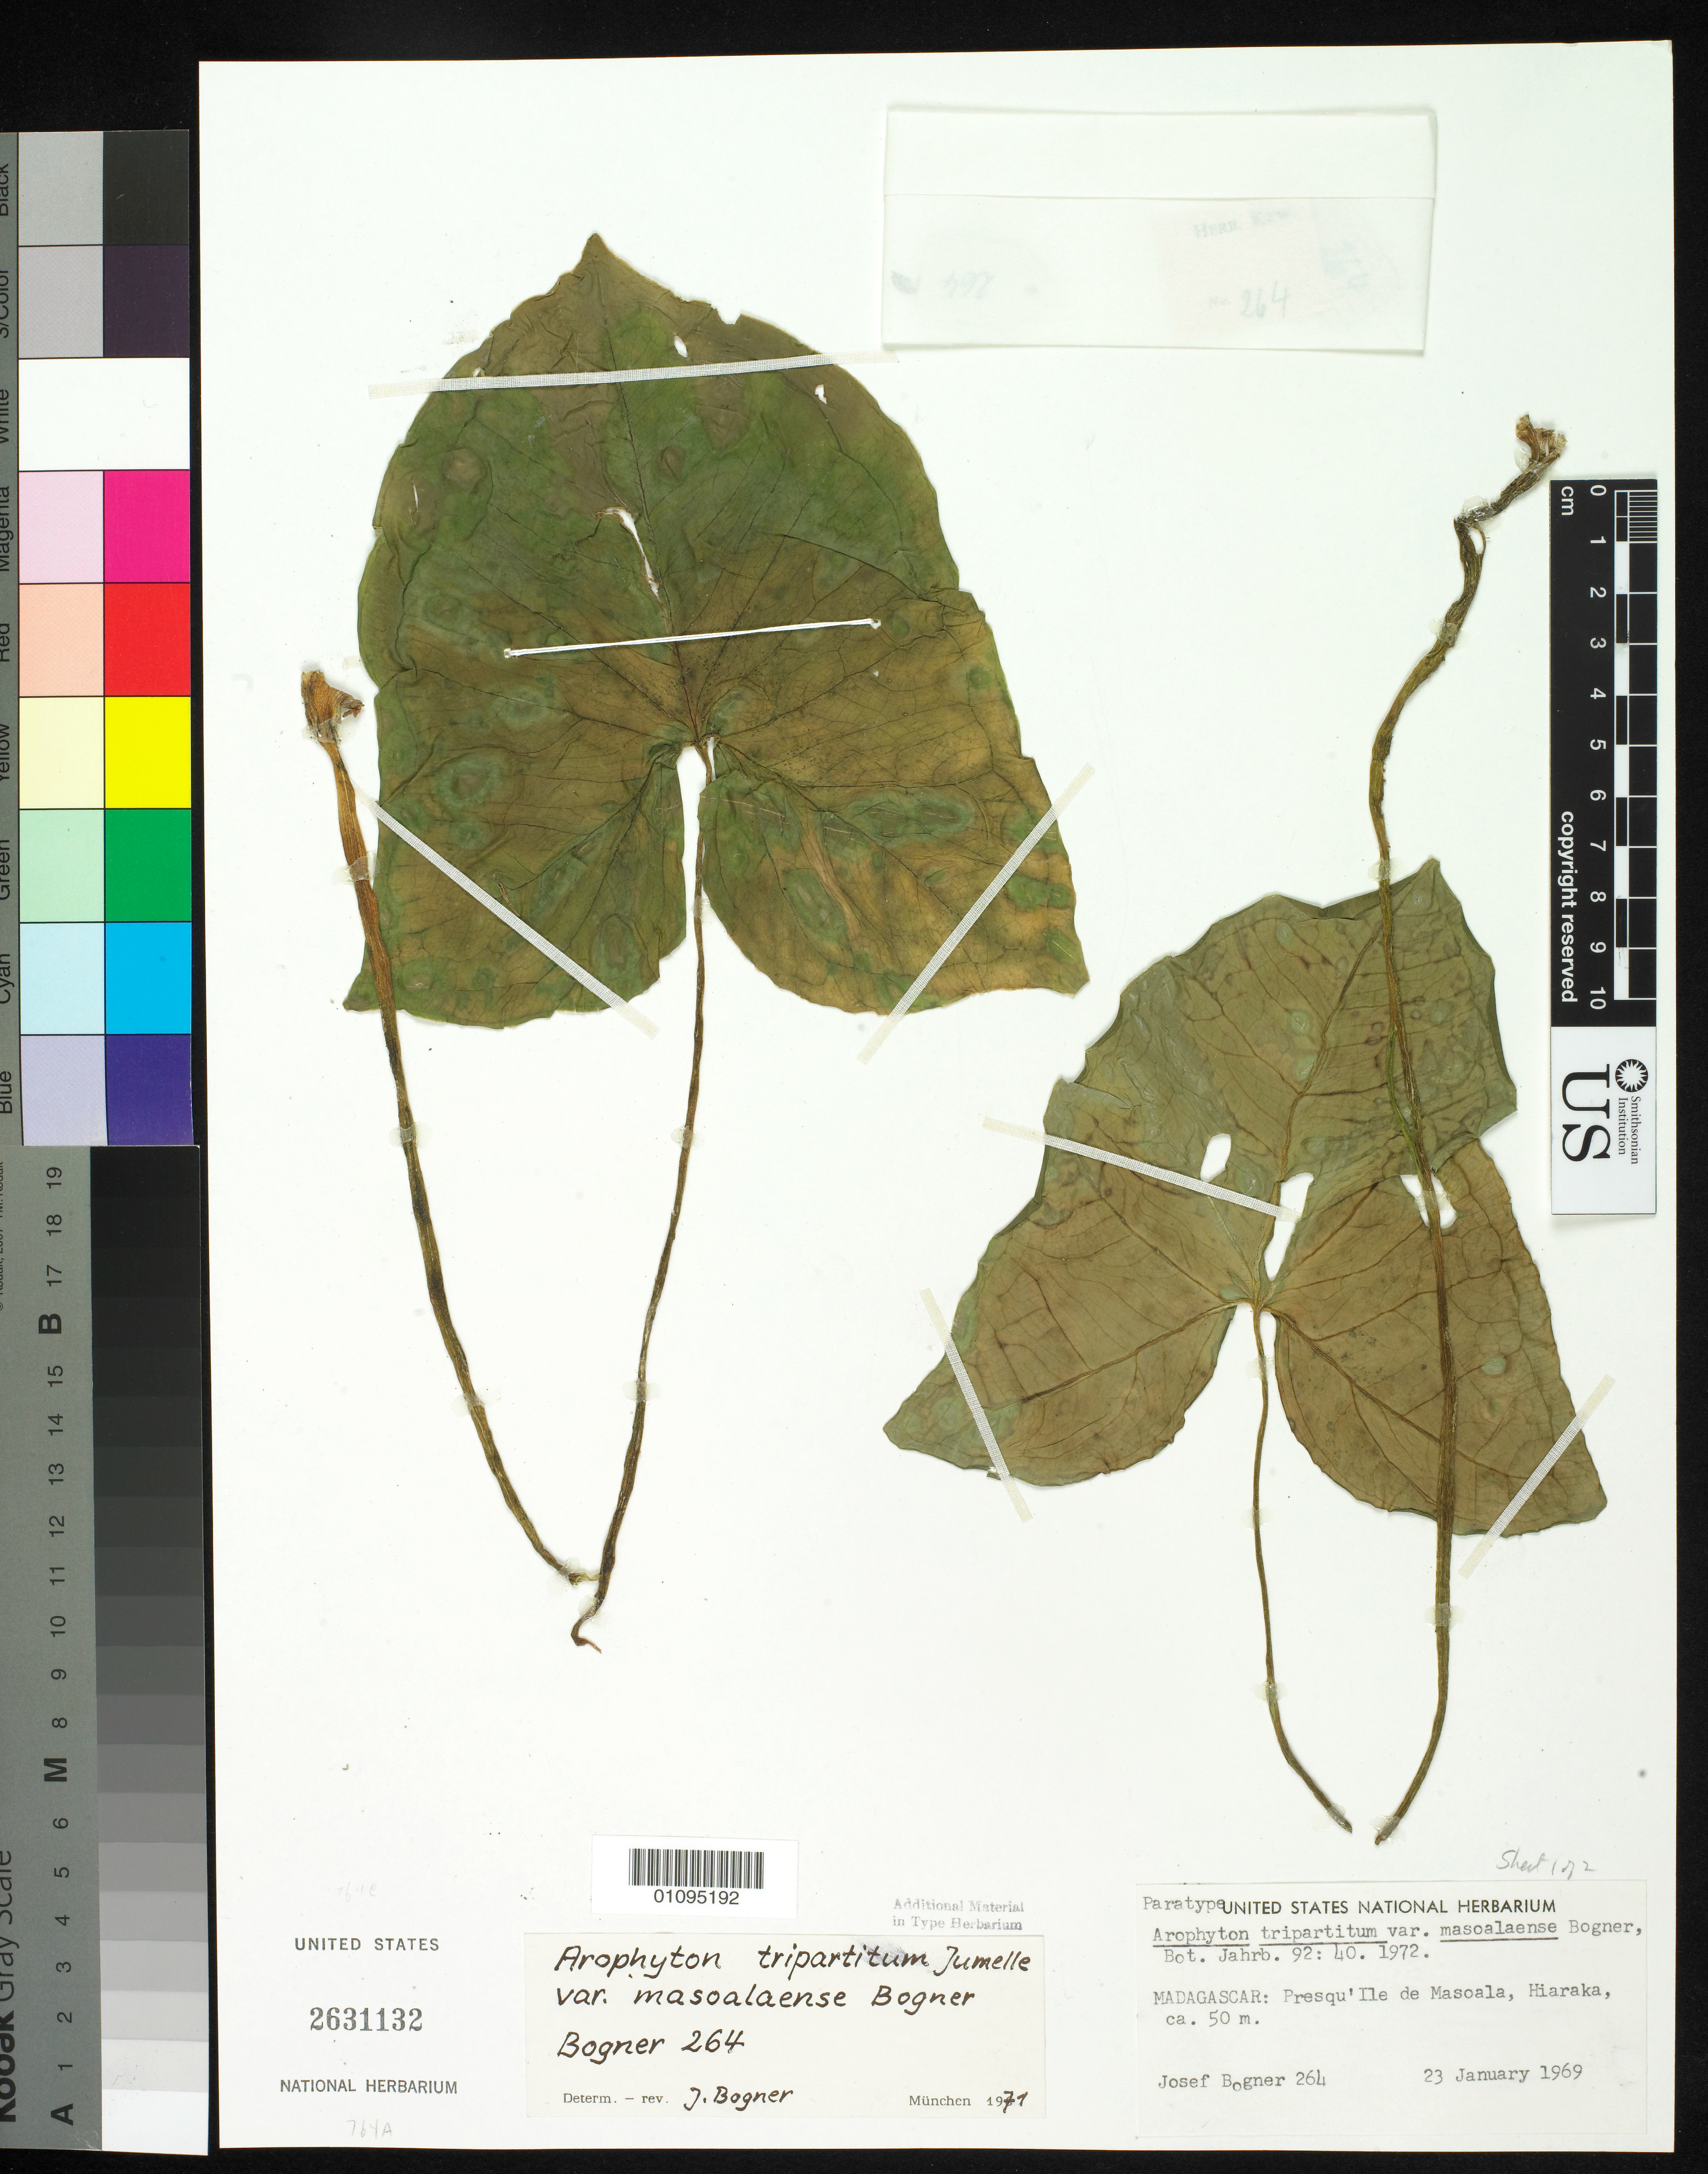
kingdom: Plantae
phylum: Tracheophyta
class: Liliopsida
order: Alismatales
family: Araceae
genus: Arophyton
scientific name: Arophyton tripartitum var. masoalaense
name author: Bogner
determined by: Nicolson, Dan H.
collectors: J. Bogner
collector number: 264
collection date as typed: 23 Jan 1969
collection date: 1969-01-23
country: Madagascar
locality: Presqu'ile de Masoala, Hiaraka.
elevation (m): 50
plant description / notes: Paratype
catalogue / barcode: US 2631132